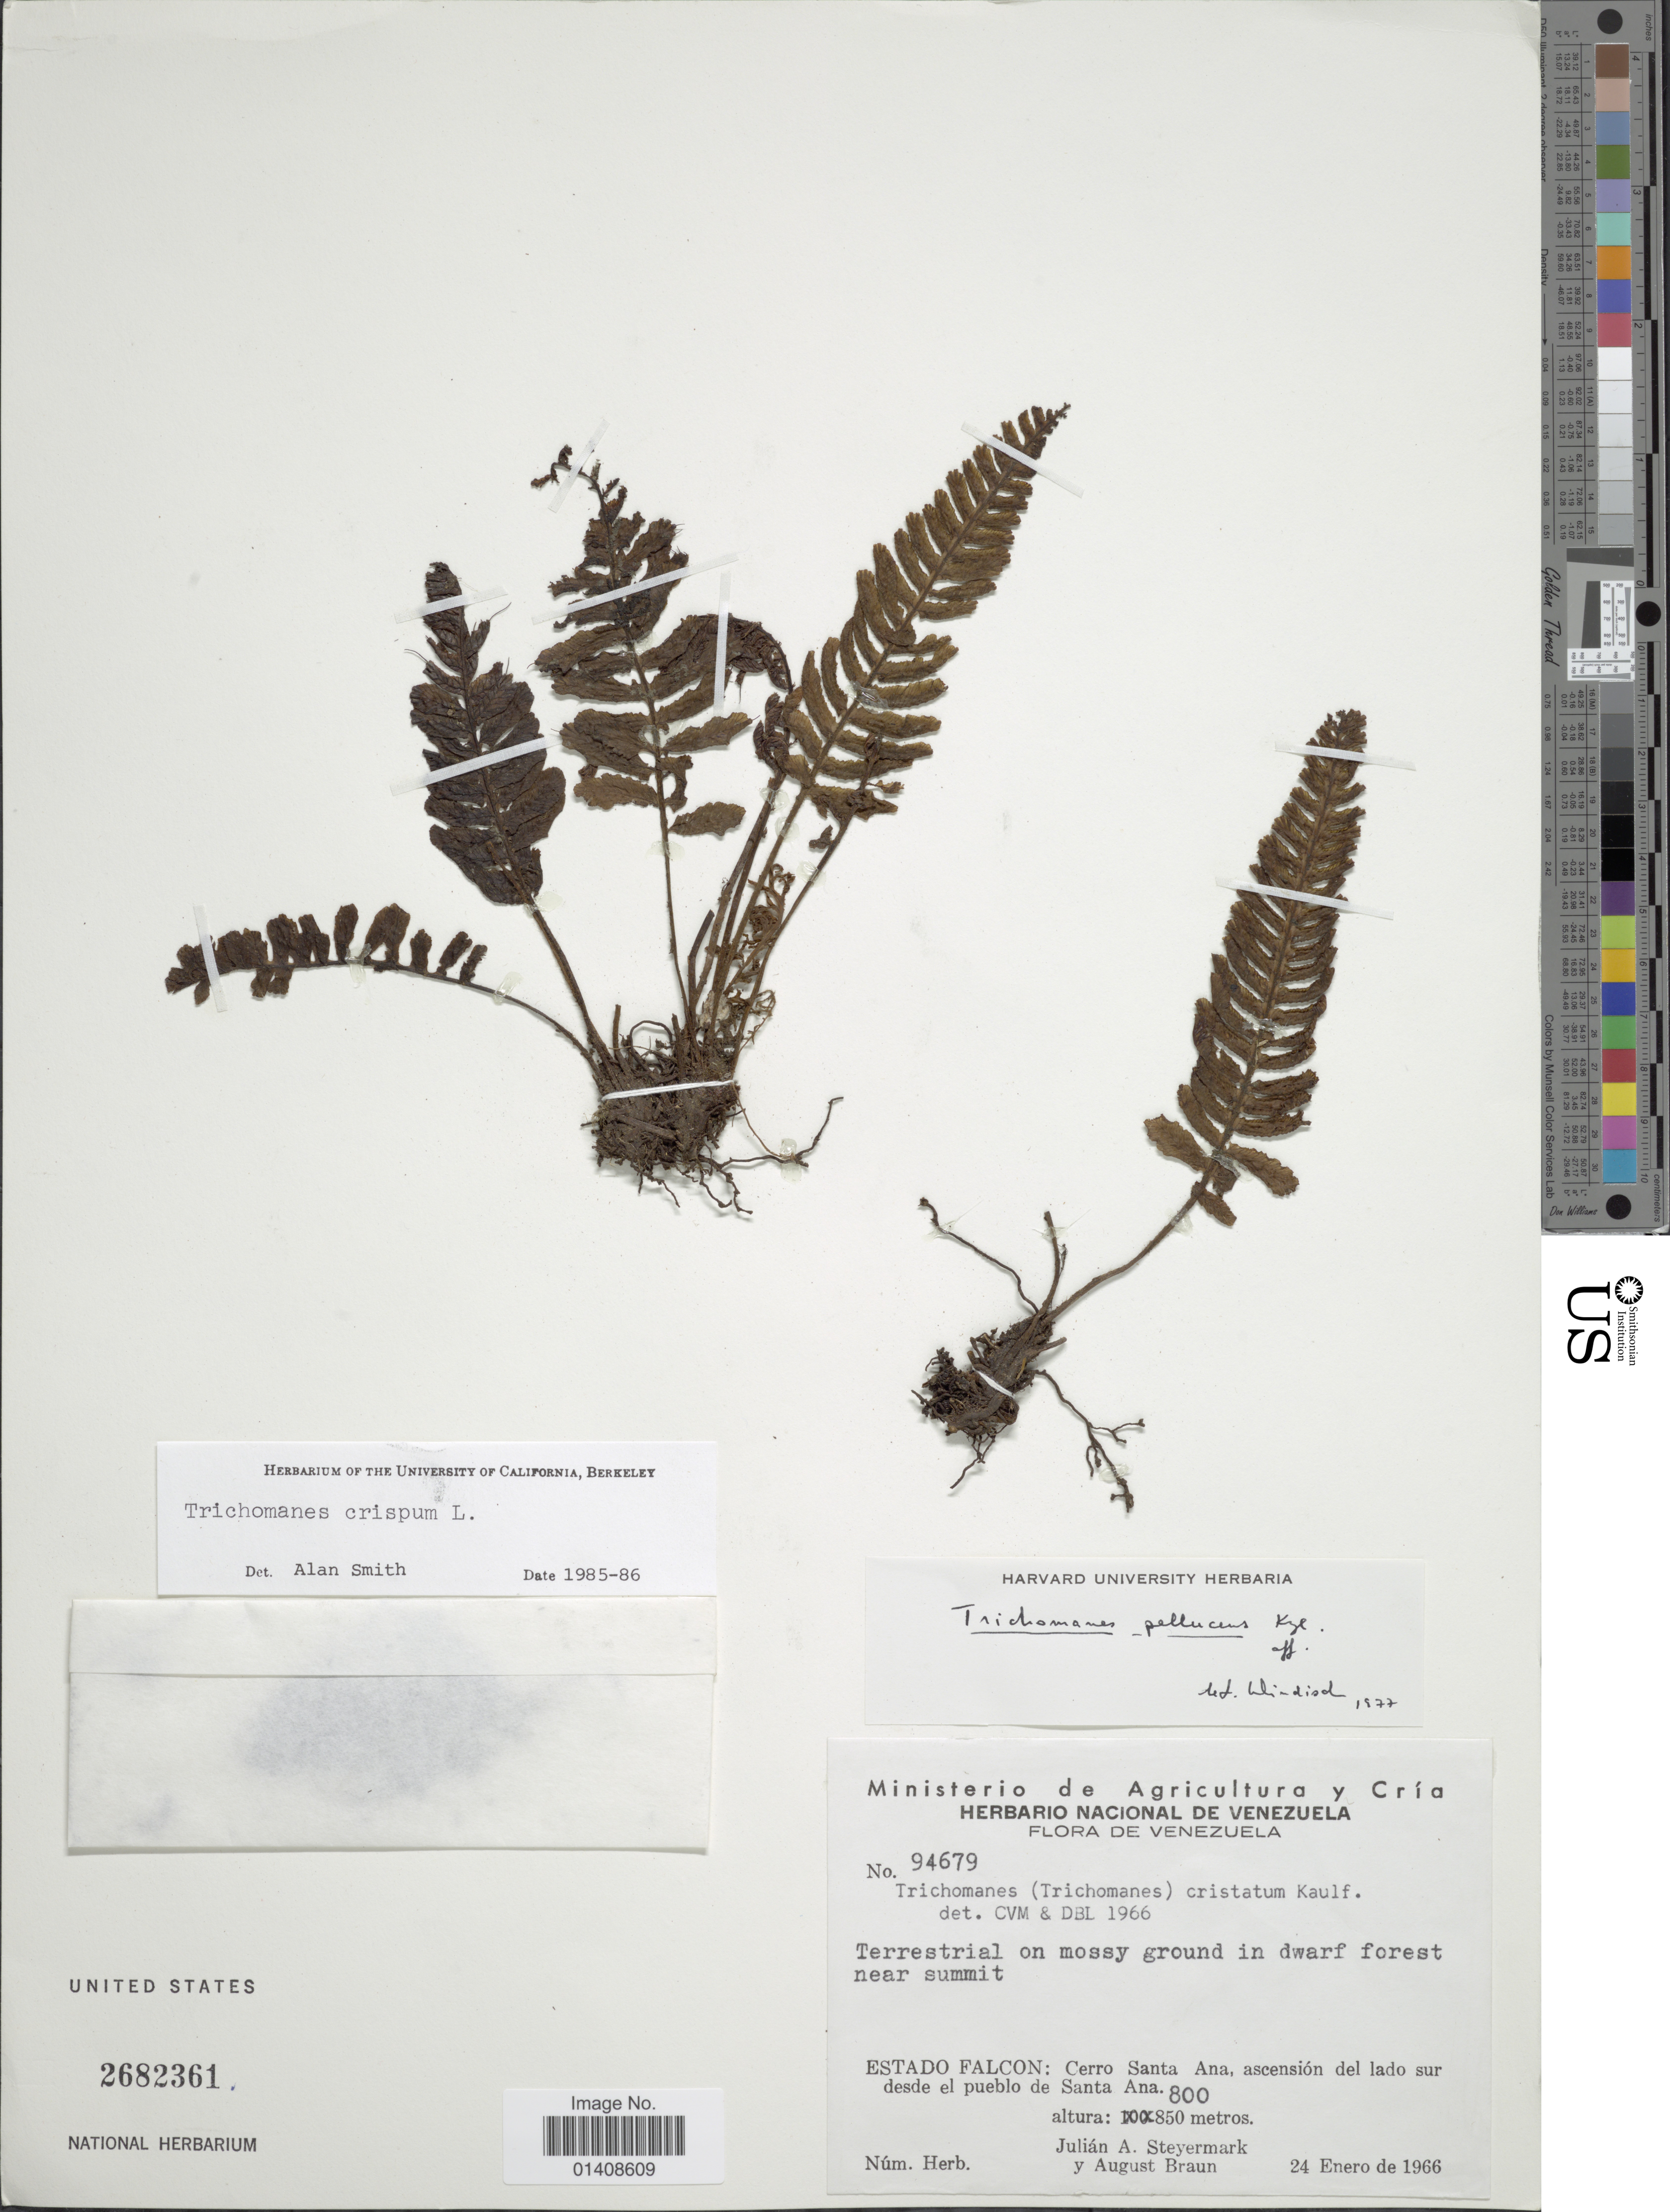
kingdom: Plantae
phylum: Tracheophyta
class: Polypodiopsida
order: Hymenophyllales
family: Hymenophyllaceae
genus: Trichomanes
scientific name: Trichomanes crispum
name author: L.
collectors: J. Steyermark & A. Braun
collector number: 94679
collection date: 1966-01-24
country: Venezuela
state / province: Falcón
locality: Cerro Santa Ana, ascension del lado sur desde el pueblo de Santa Ana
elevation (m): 800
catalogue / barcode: US 2682361